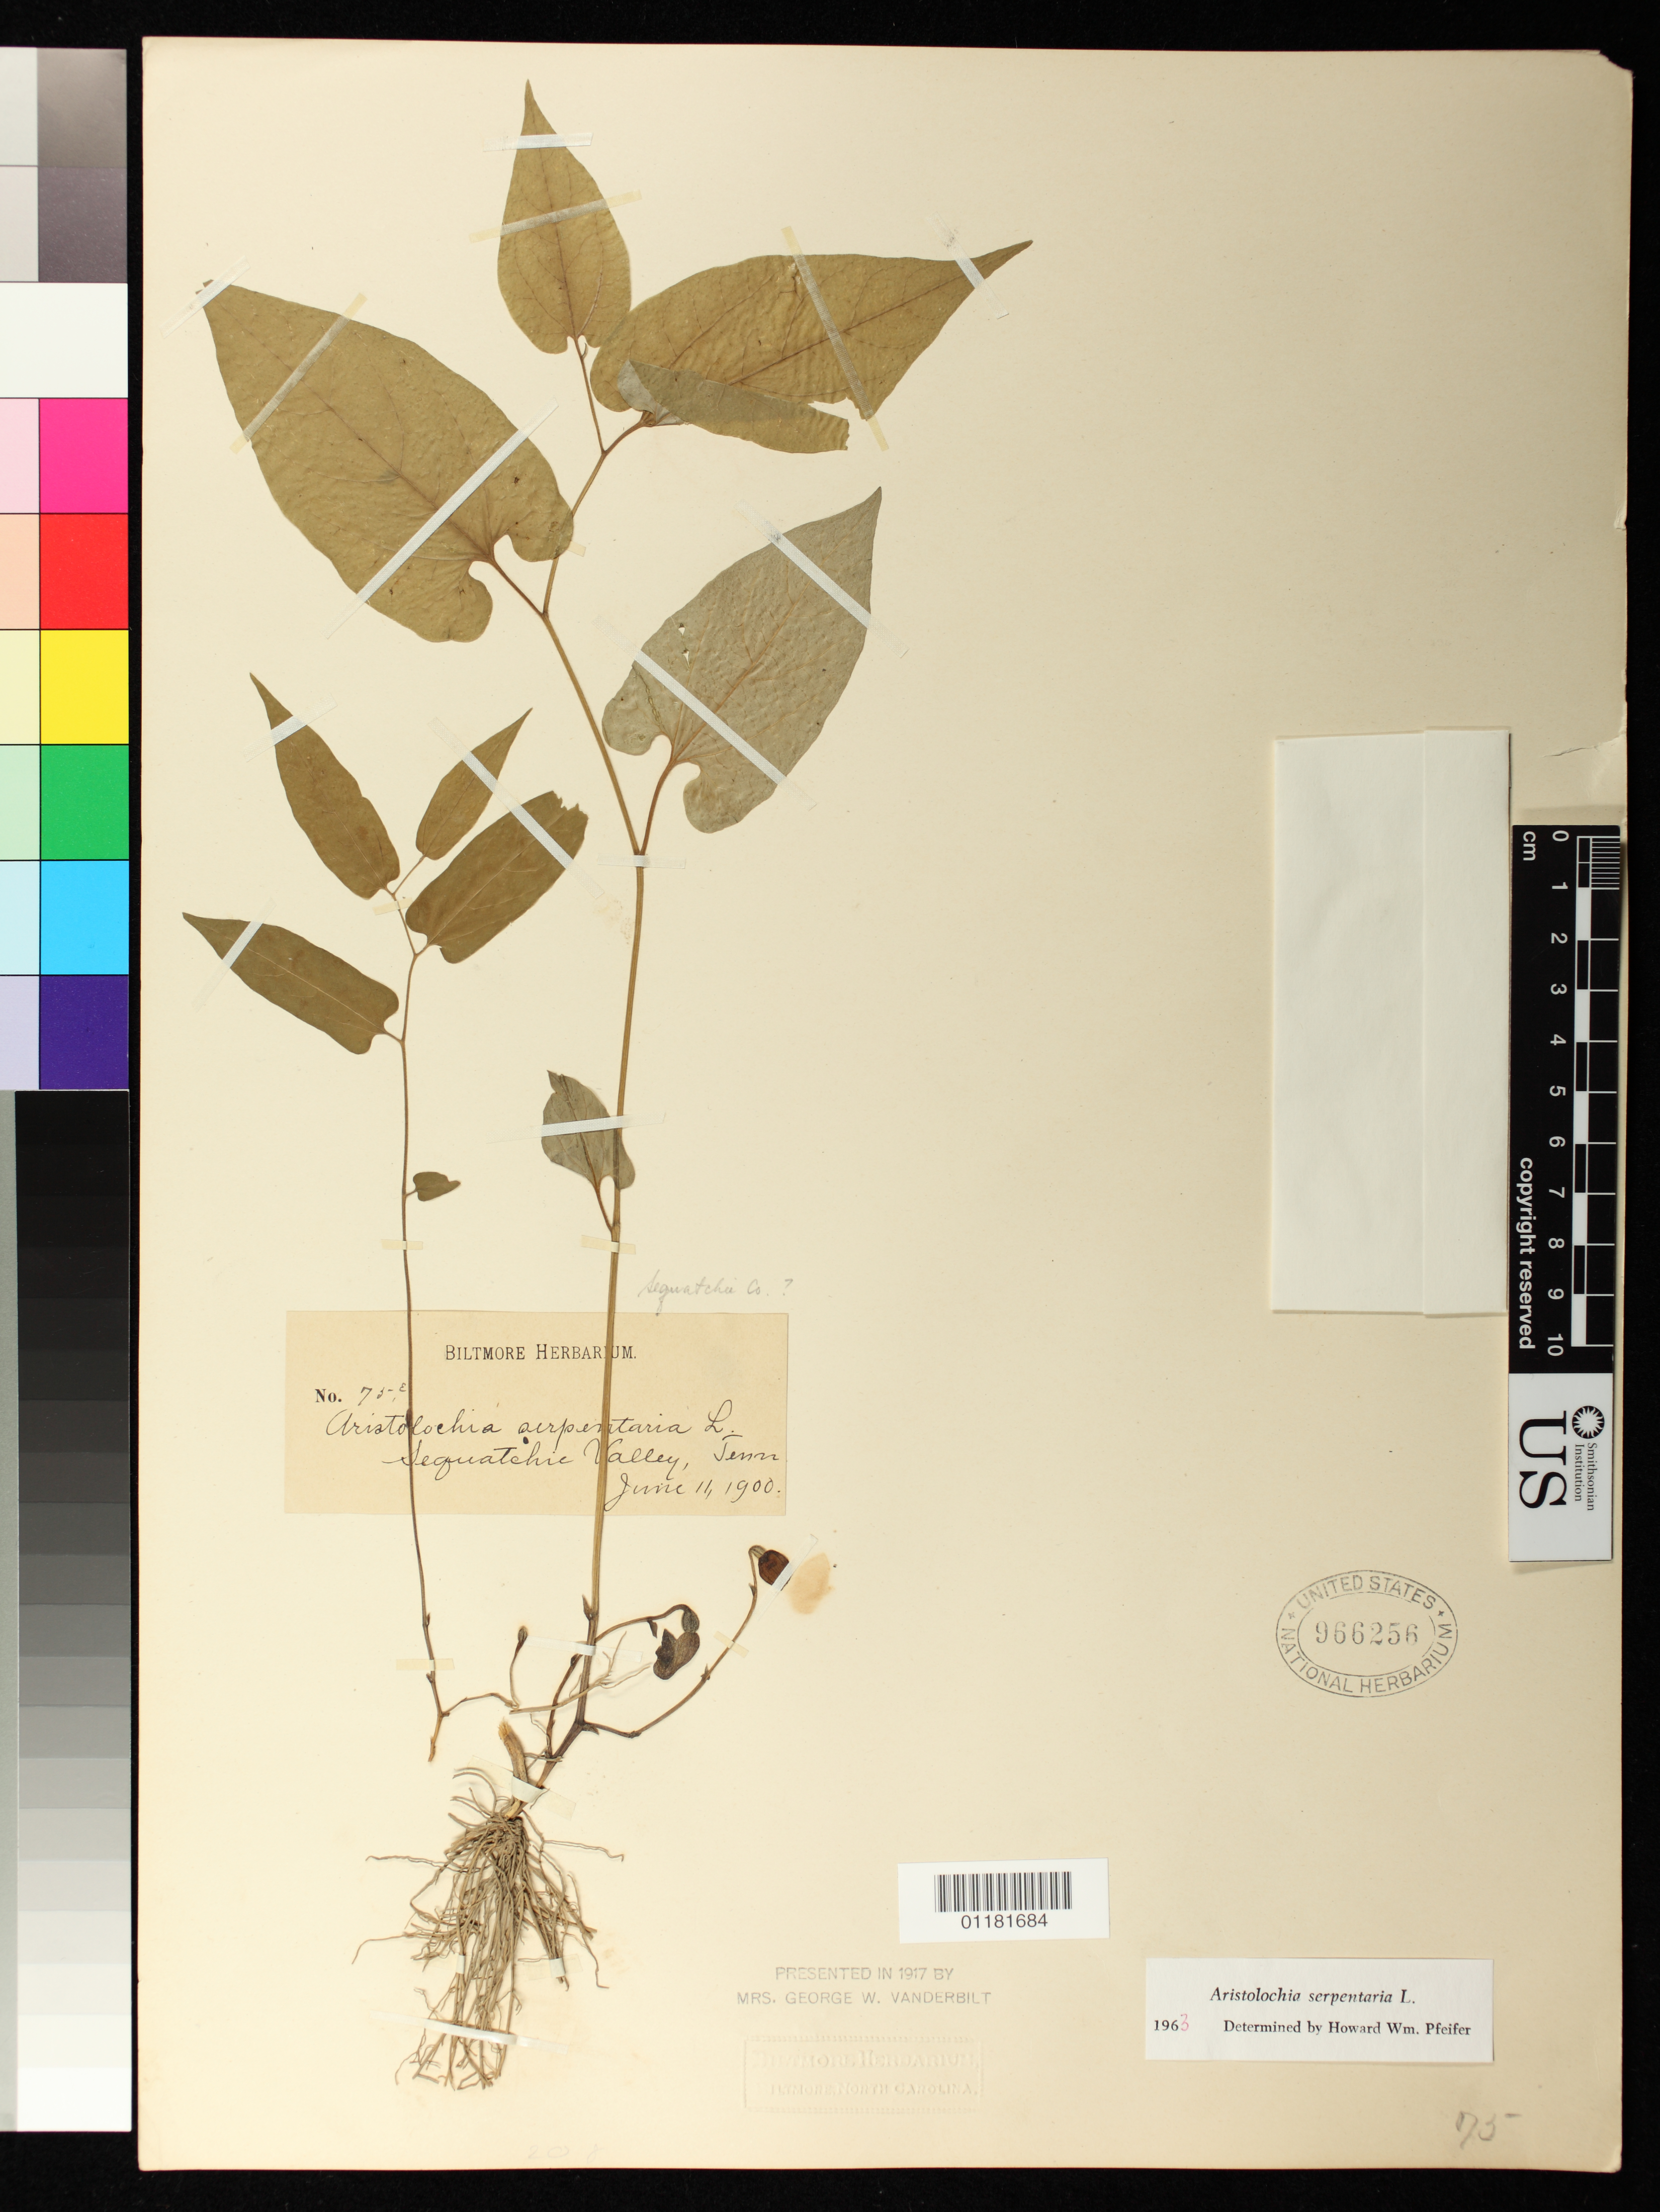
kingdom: Plantae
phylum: Tracheophyta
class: Magnoliopsida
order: Piperales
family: Aristolochiaceae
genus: Aristolochia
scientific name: Aristolochia serpentaria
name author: L.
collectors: ex herb. Biltmore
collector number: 75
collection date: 1900-06-11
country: United States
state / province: Tennessee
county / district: Sequatchie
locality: Sequatchie Valley, Sequatchie County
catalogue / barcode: US 966256